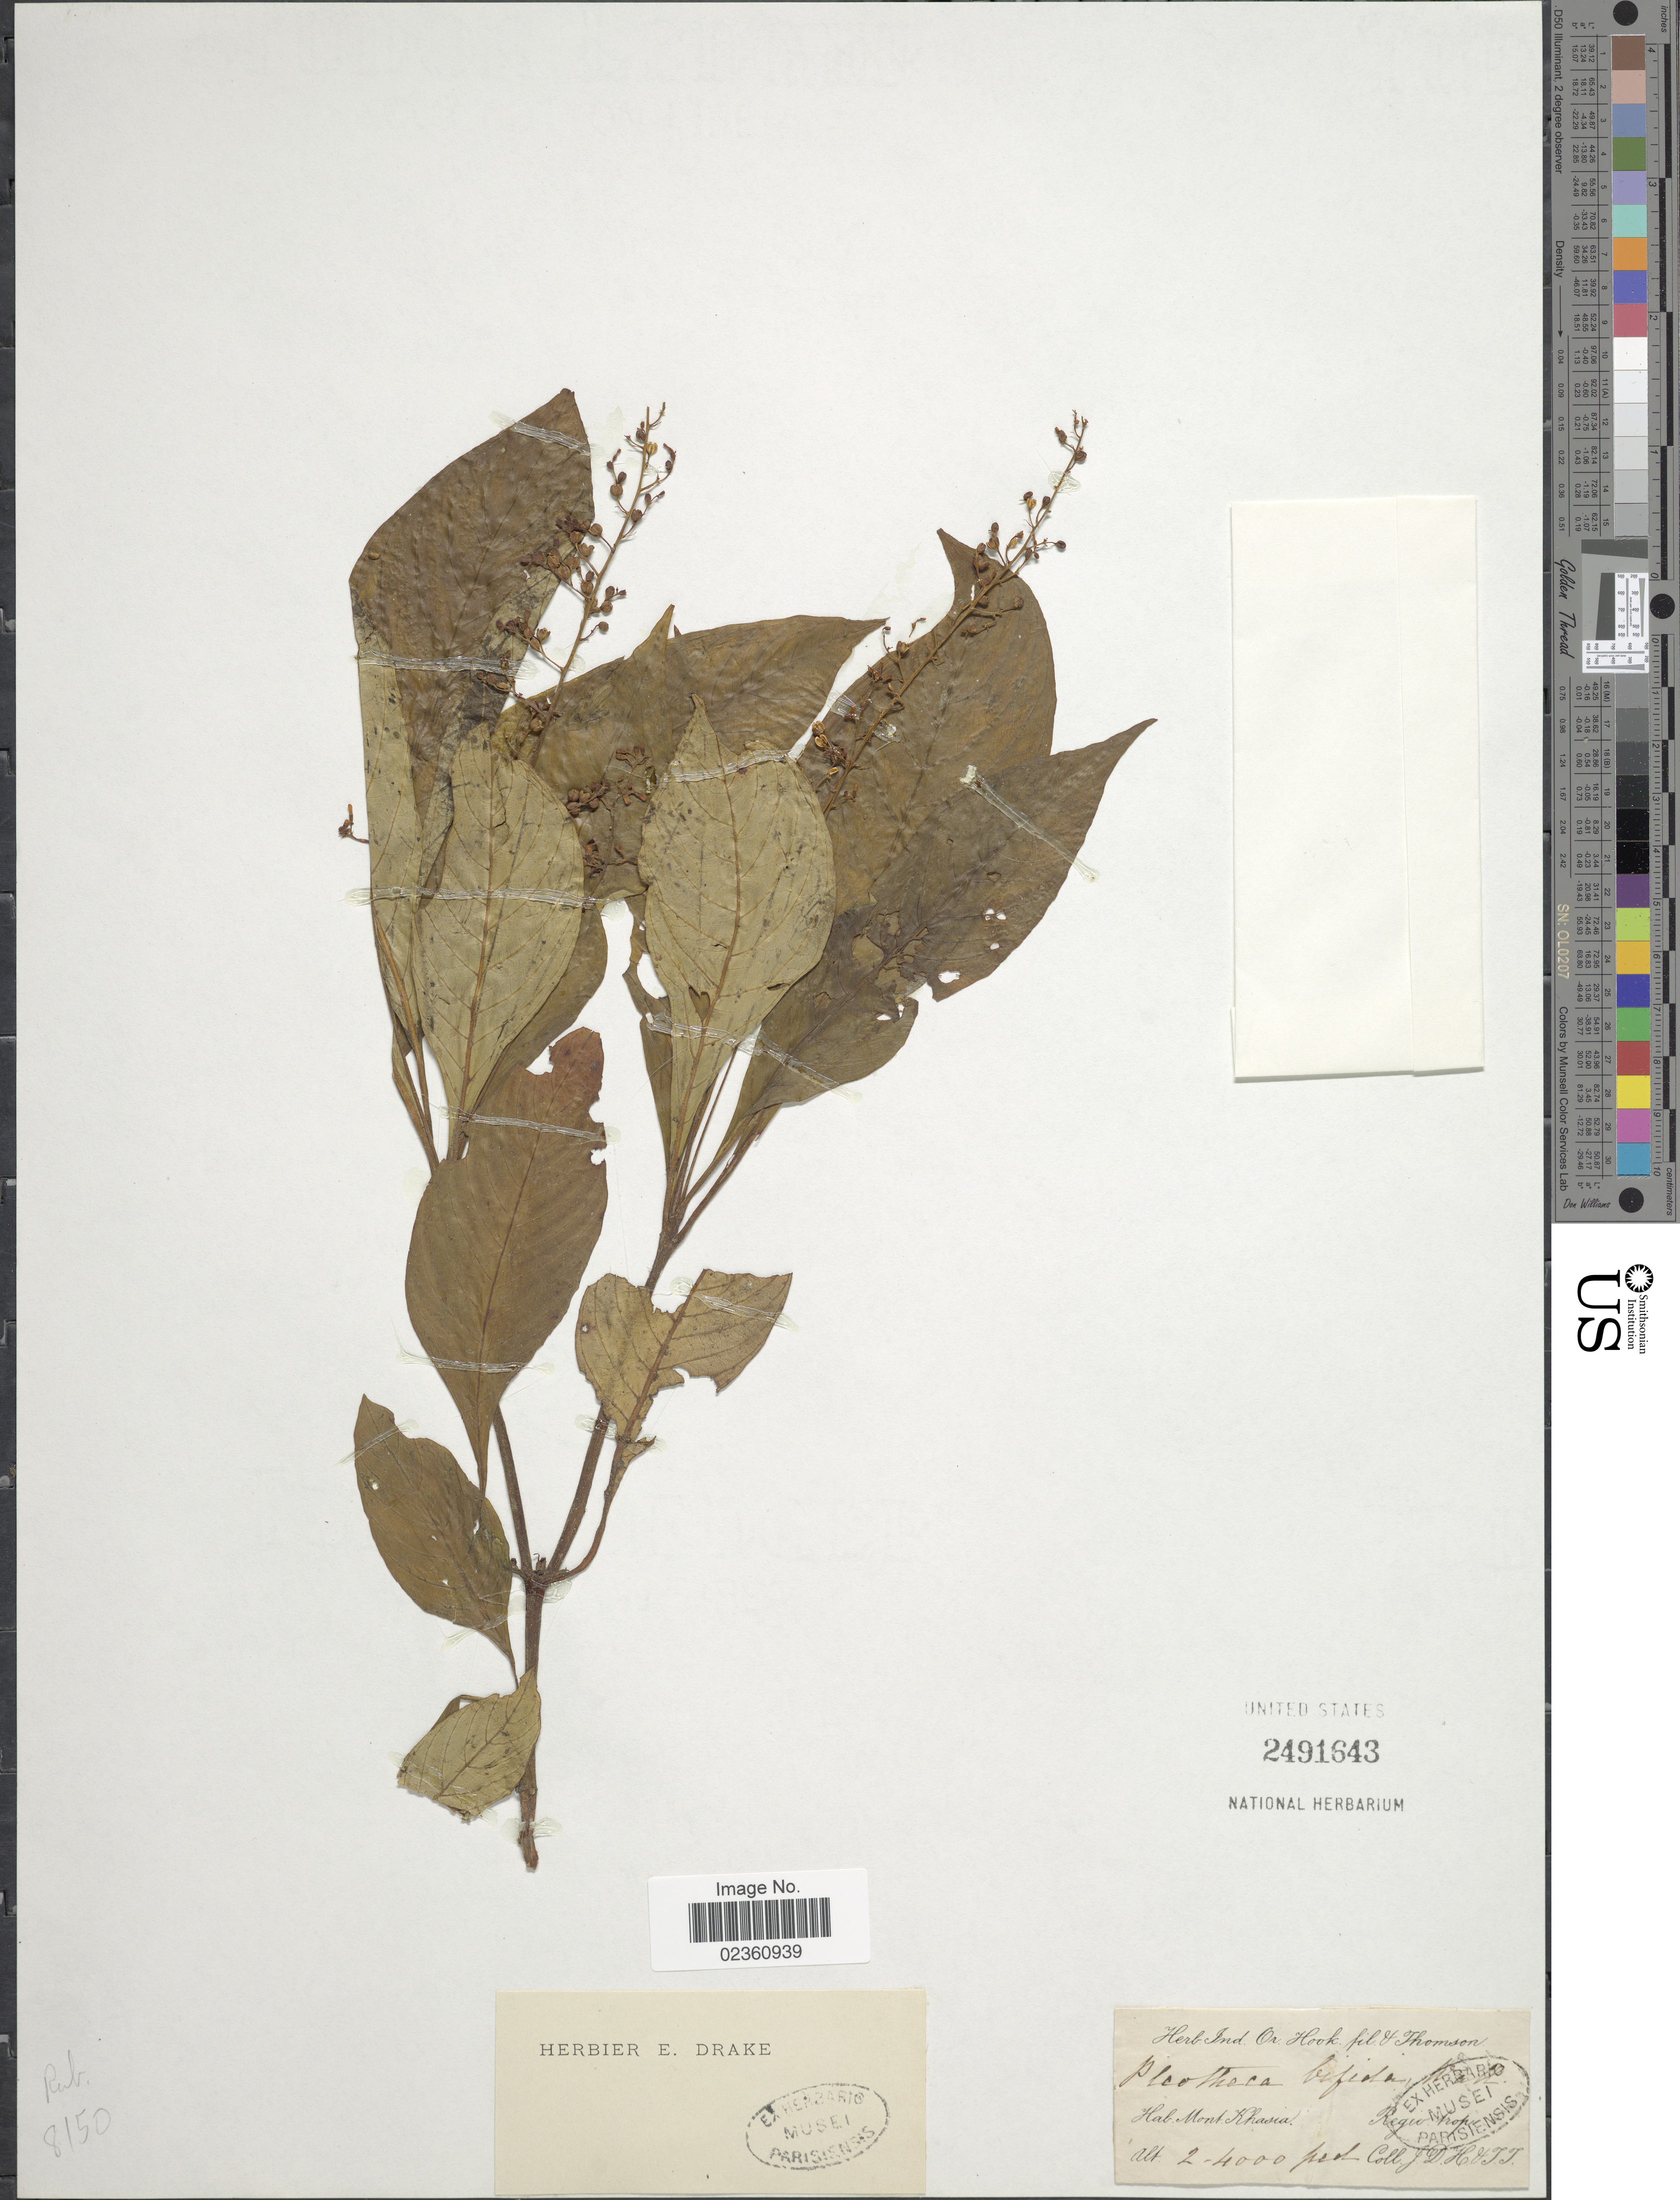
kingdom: Plantae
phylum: Tracheophyta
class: Magnoliopsida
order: Gentianales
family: Rubiaceae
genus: Spiradiclis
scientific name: Spiradiclis bifida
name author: Kurz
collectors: J. D. Hooker & T. Thomson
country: India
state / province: Meghalaya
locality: Mon Khasia, Regio trop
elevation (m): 610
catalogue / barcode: US 2491643